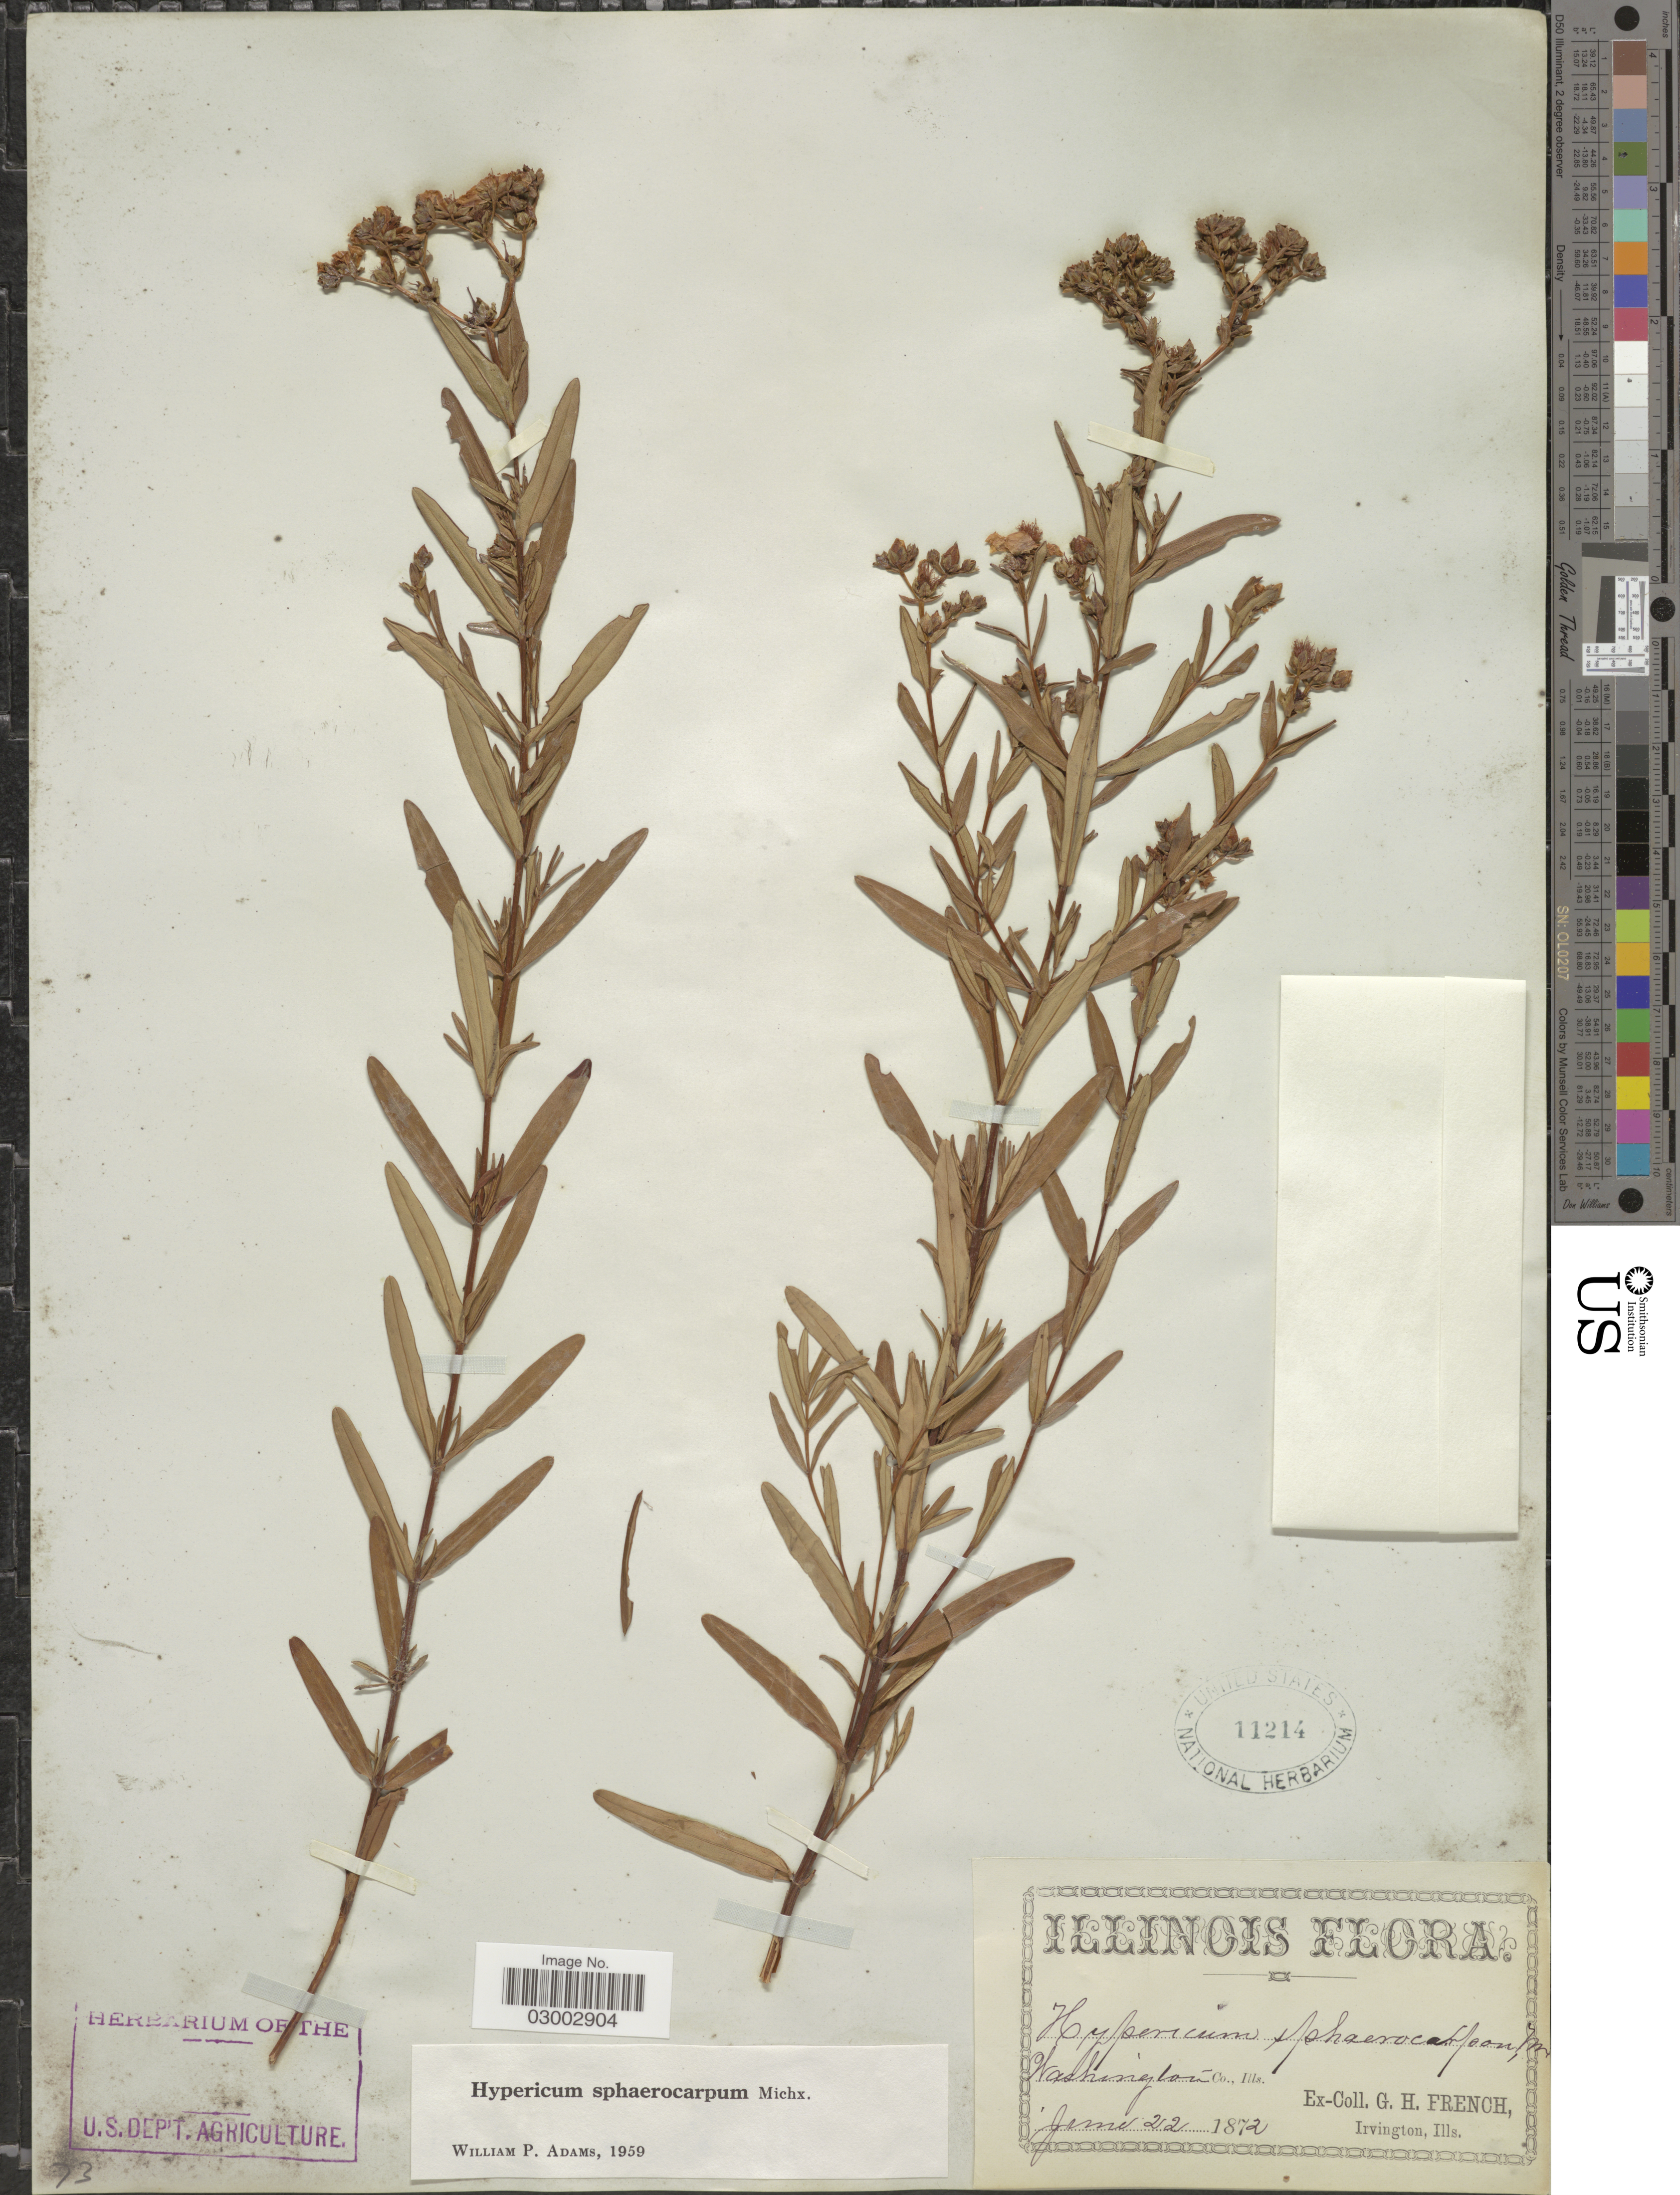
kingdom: Plantae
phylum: Tracheophyta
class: Magnoliopsida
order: Malpighiales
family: Hypericaceae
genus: Hypericum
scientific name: Hypericum sphaerocarpum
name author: Michx.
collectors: G. H. French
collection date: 1872-06-22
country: United States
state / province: Illinois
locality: Washington Co., Ills.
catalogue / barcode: US 11214